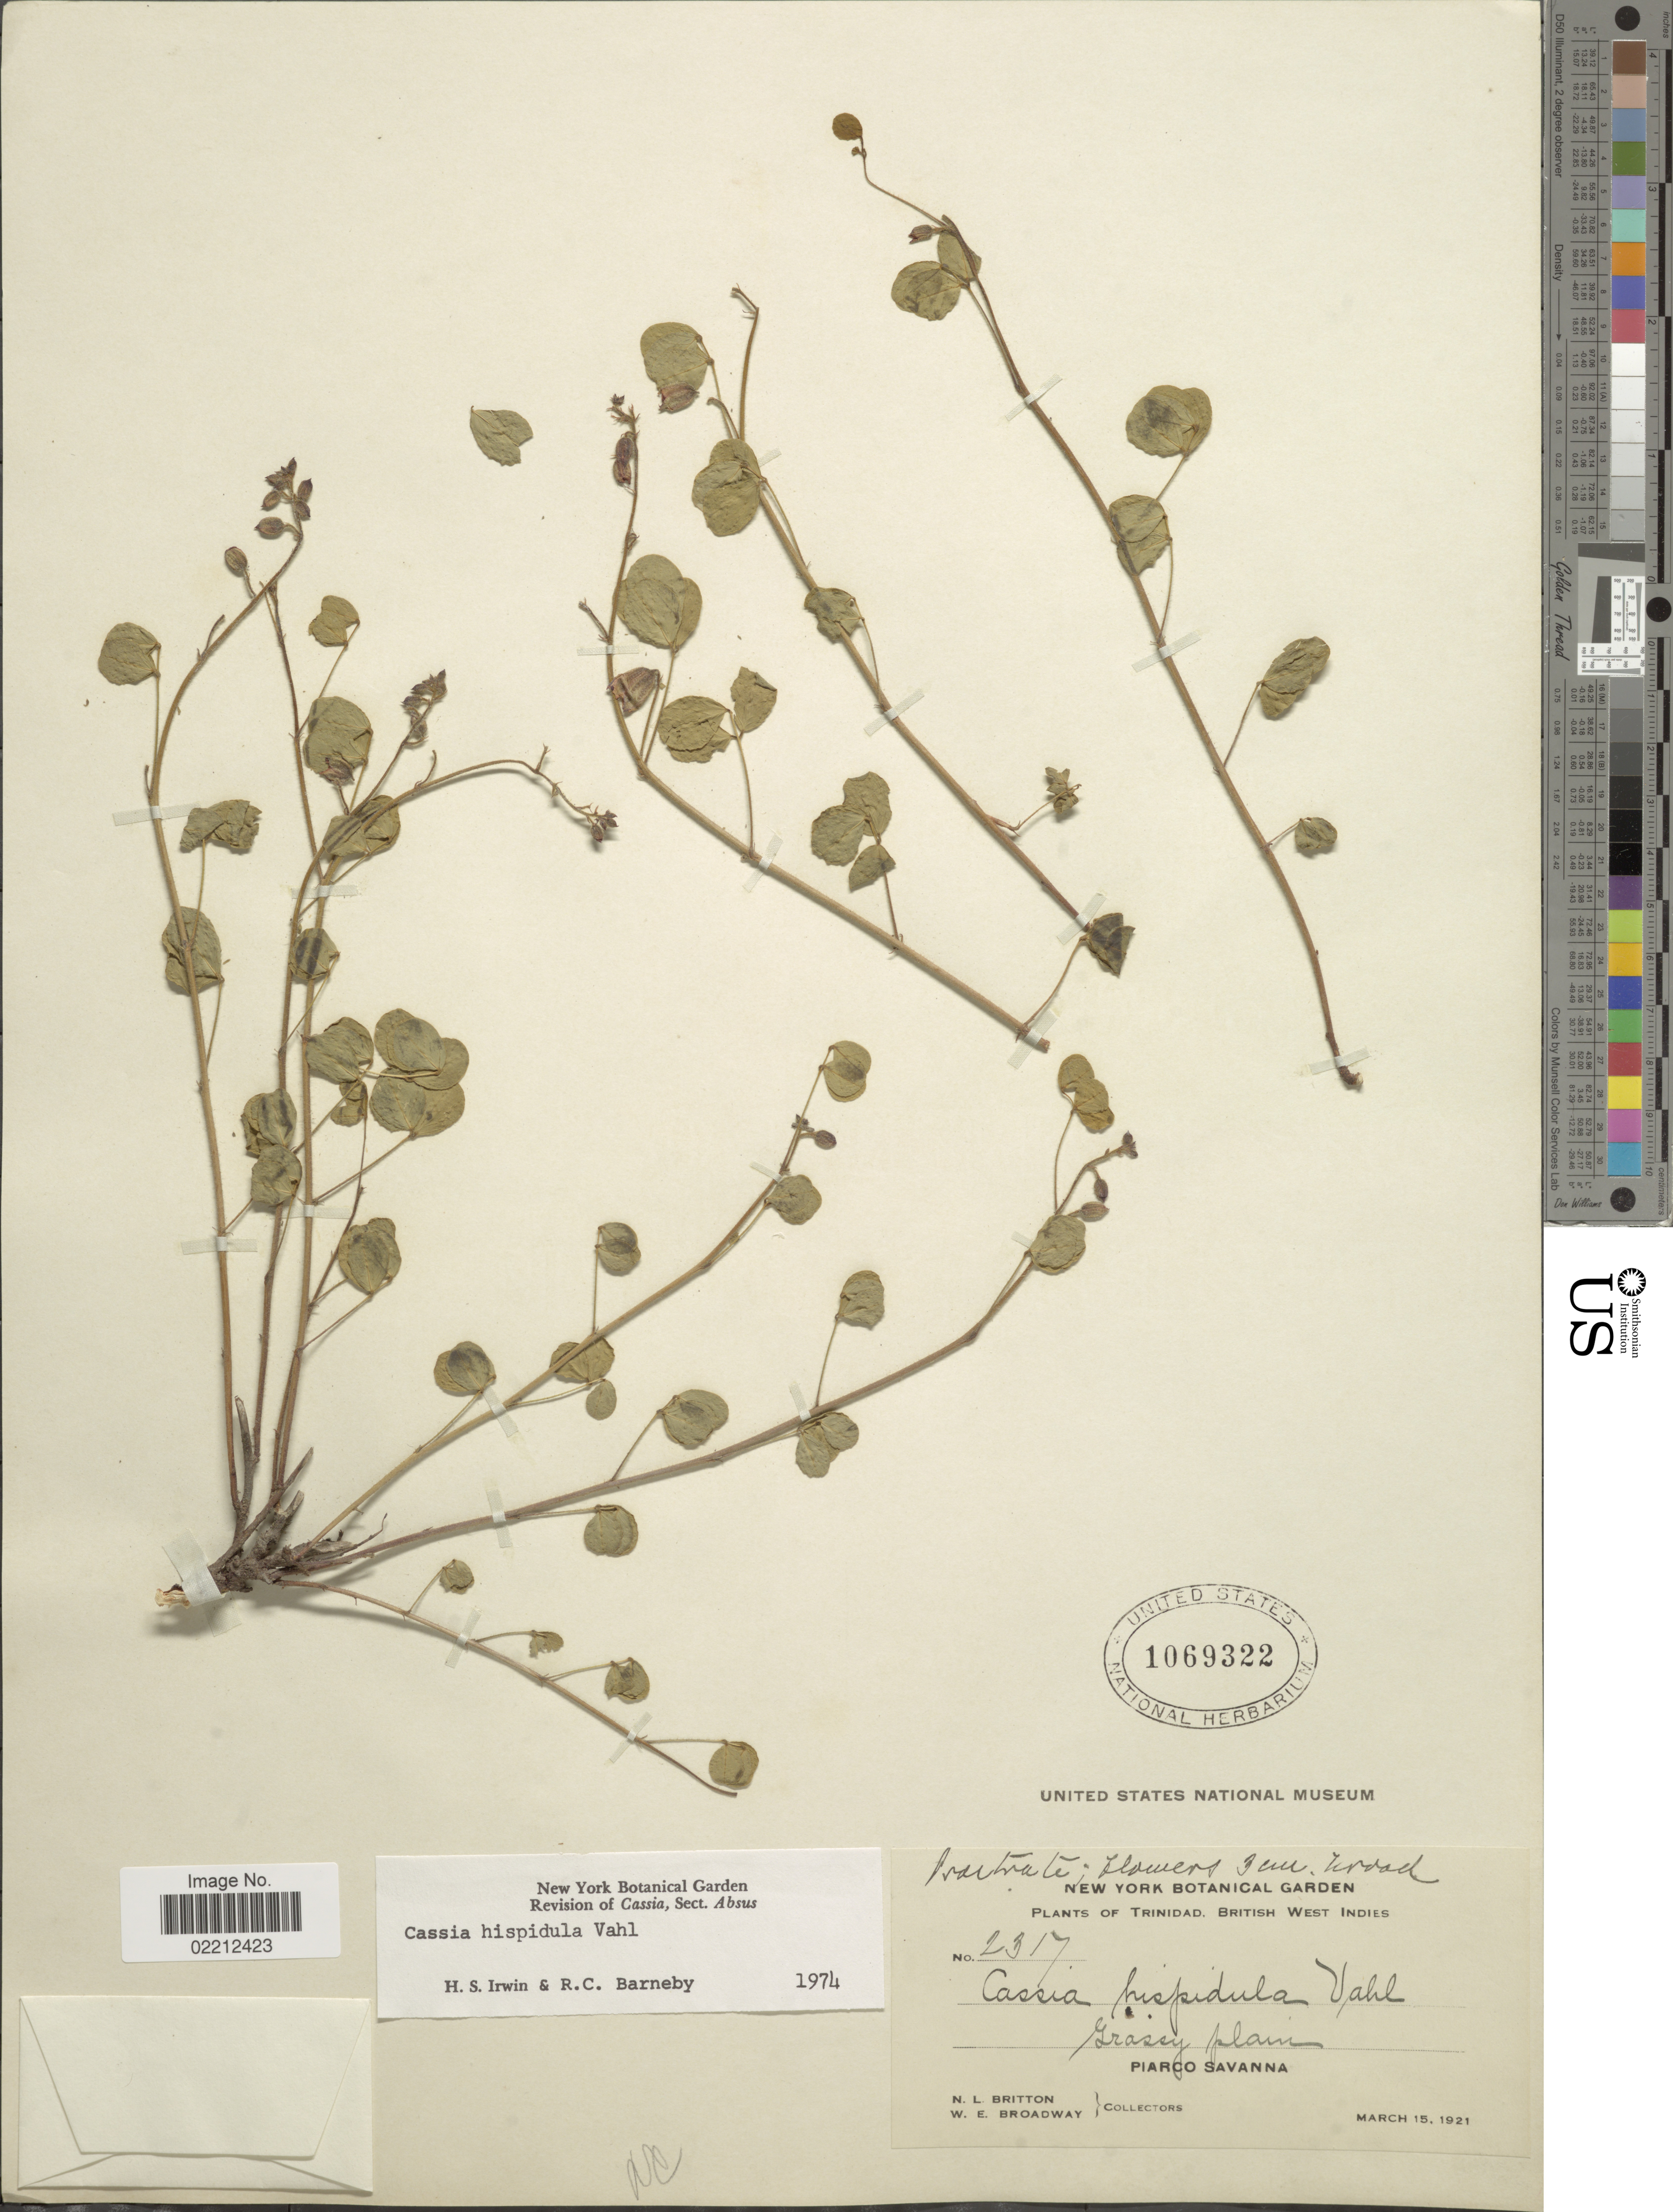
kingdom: Plantae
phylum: Tracheophyta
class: Magnoliopsida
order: Fabales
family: Fabaceae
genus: Chamaecrista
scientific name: Chamaecrista hispidula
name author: (Vahl) H.S. Irwin & Barneby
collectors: N. Britton & W. E. Broadway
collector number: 2317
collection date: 1921-03-15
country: Trinidad and Tobago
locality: Piarco Savanna, Trinidad, British West Indies,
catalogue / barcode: US 1069322